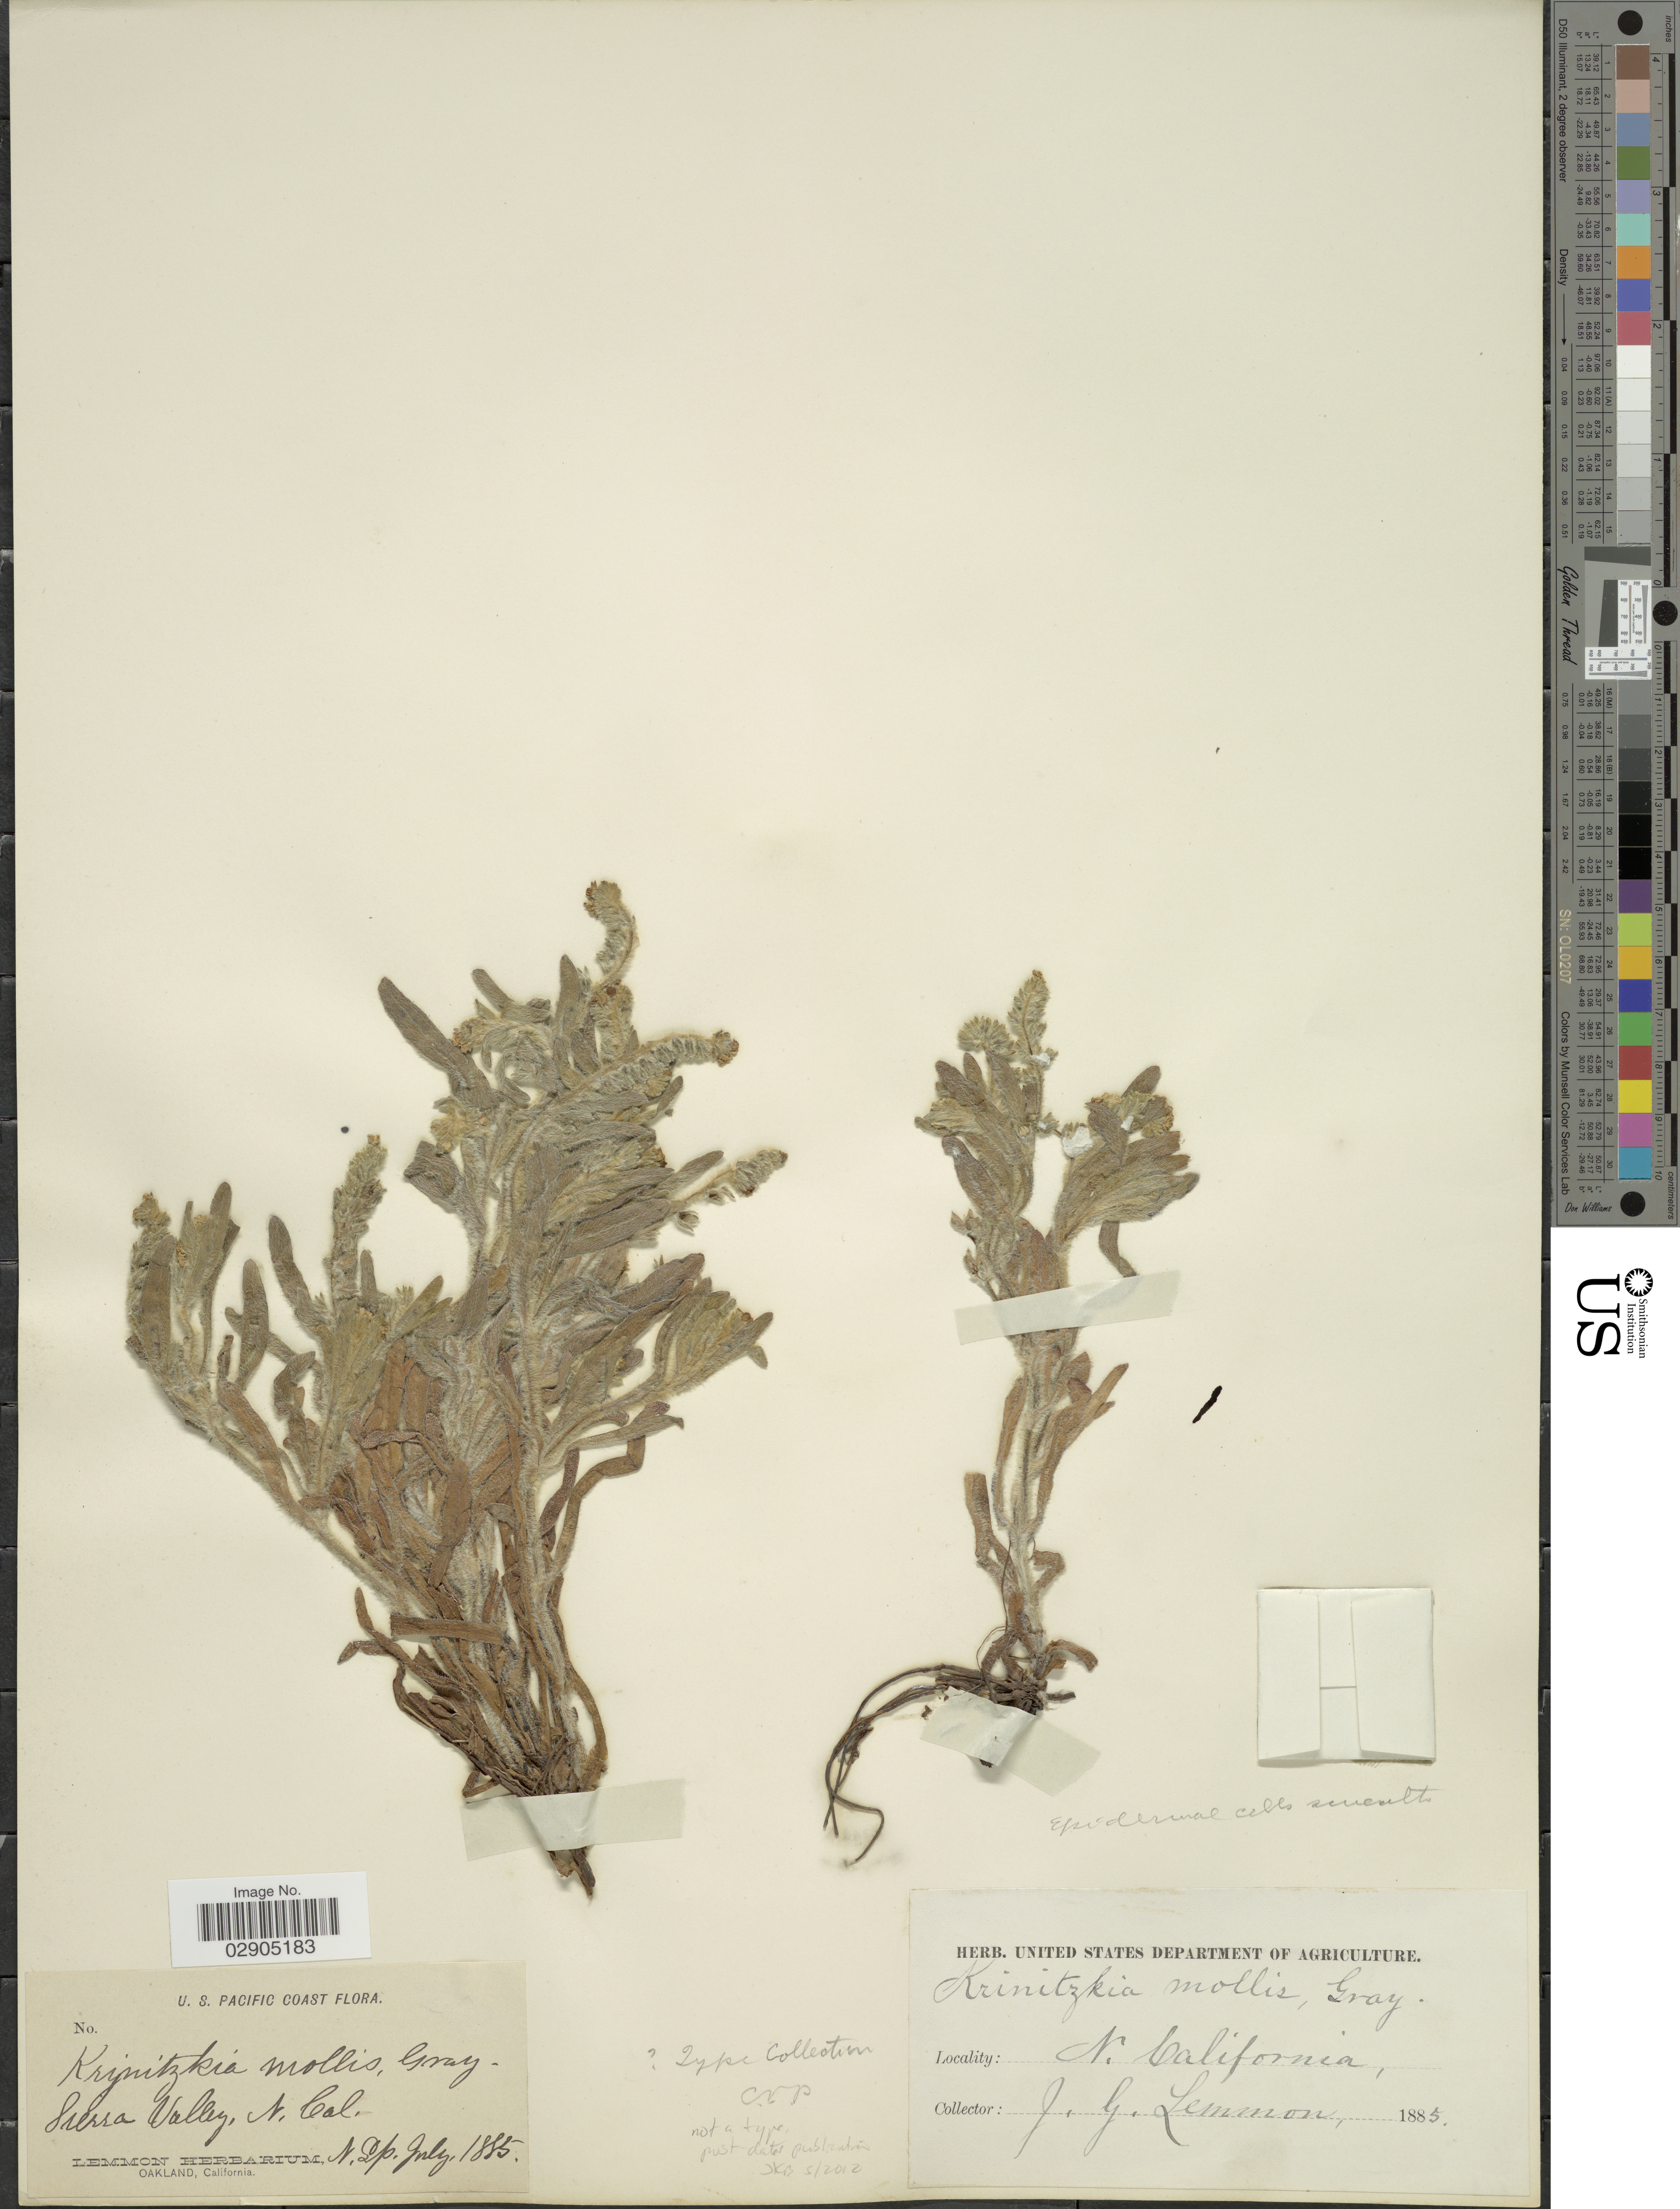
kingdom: Plantae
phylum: Tracheophyta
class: Magnoliopsida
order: Boraginales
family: Boraginaceae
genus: Allocarya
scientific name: Allocarya chorisiana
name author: (Cham. & Schltdl.) Greene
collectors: J. Lemmon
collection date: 1885-07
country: United States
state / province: California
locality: U.S. Pacific Coast. Sierra Valley. N. Cal.